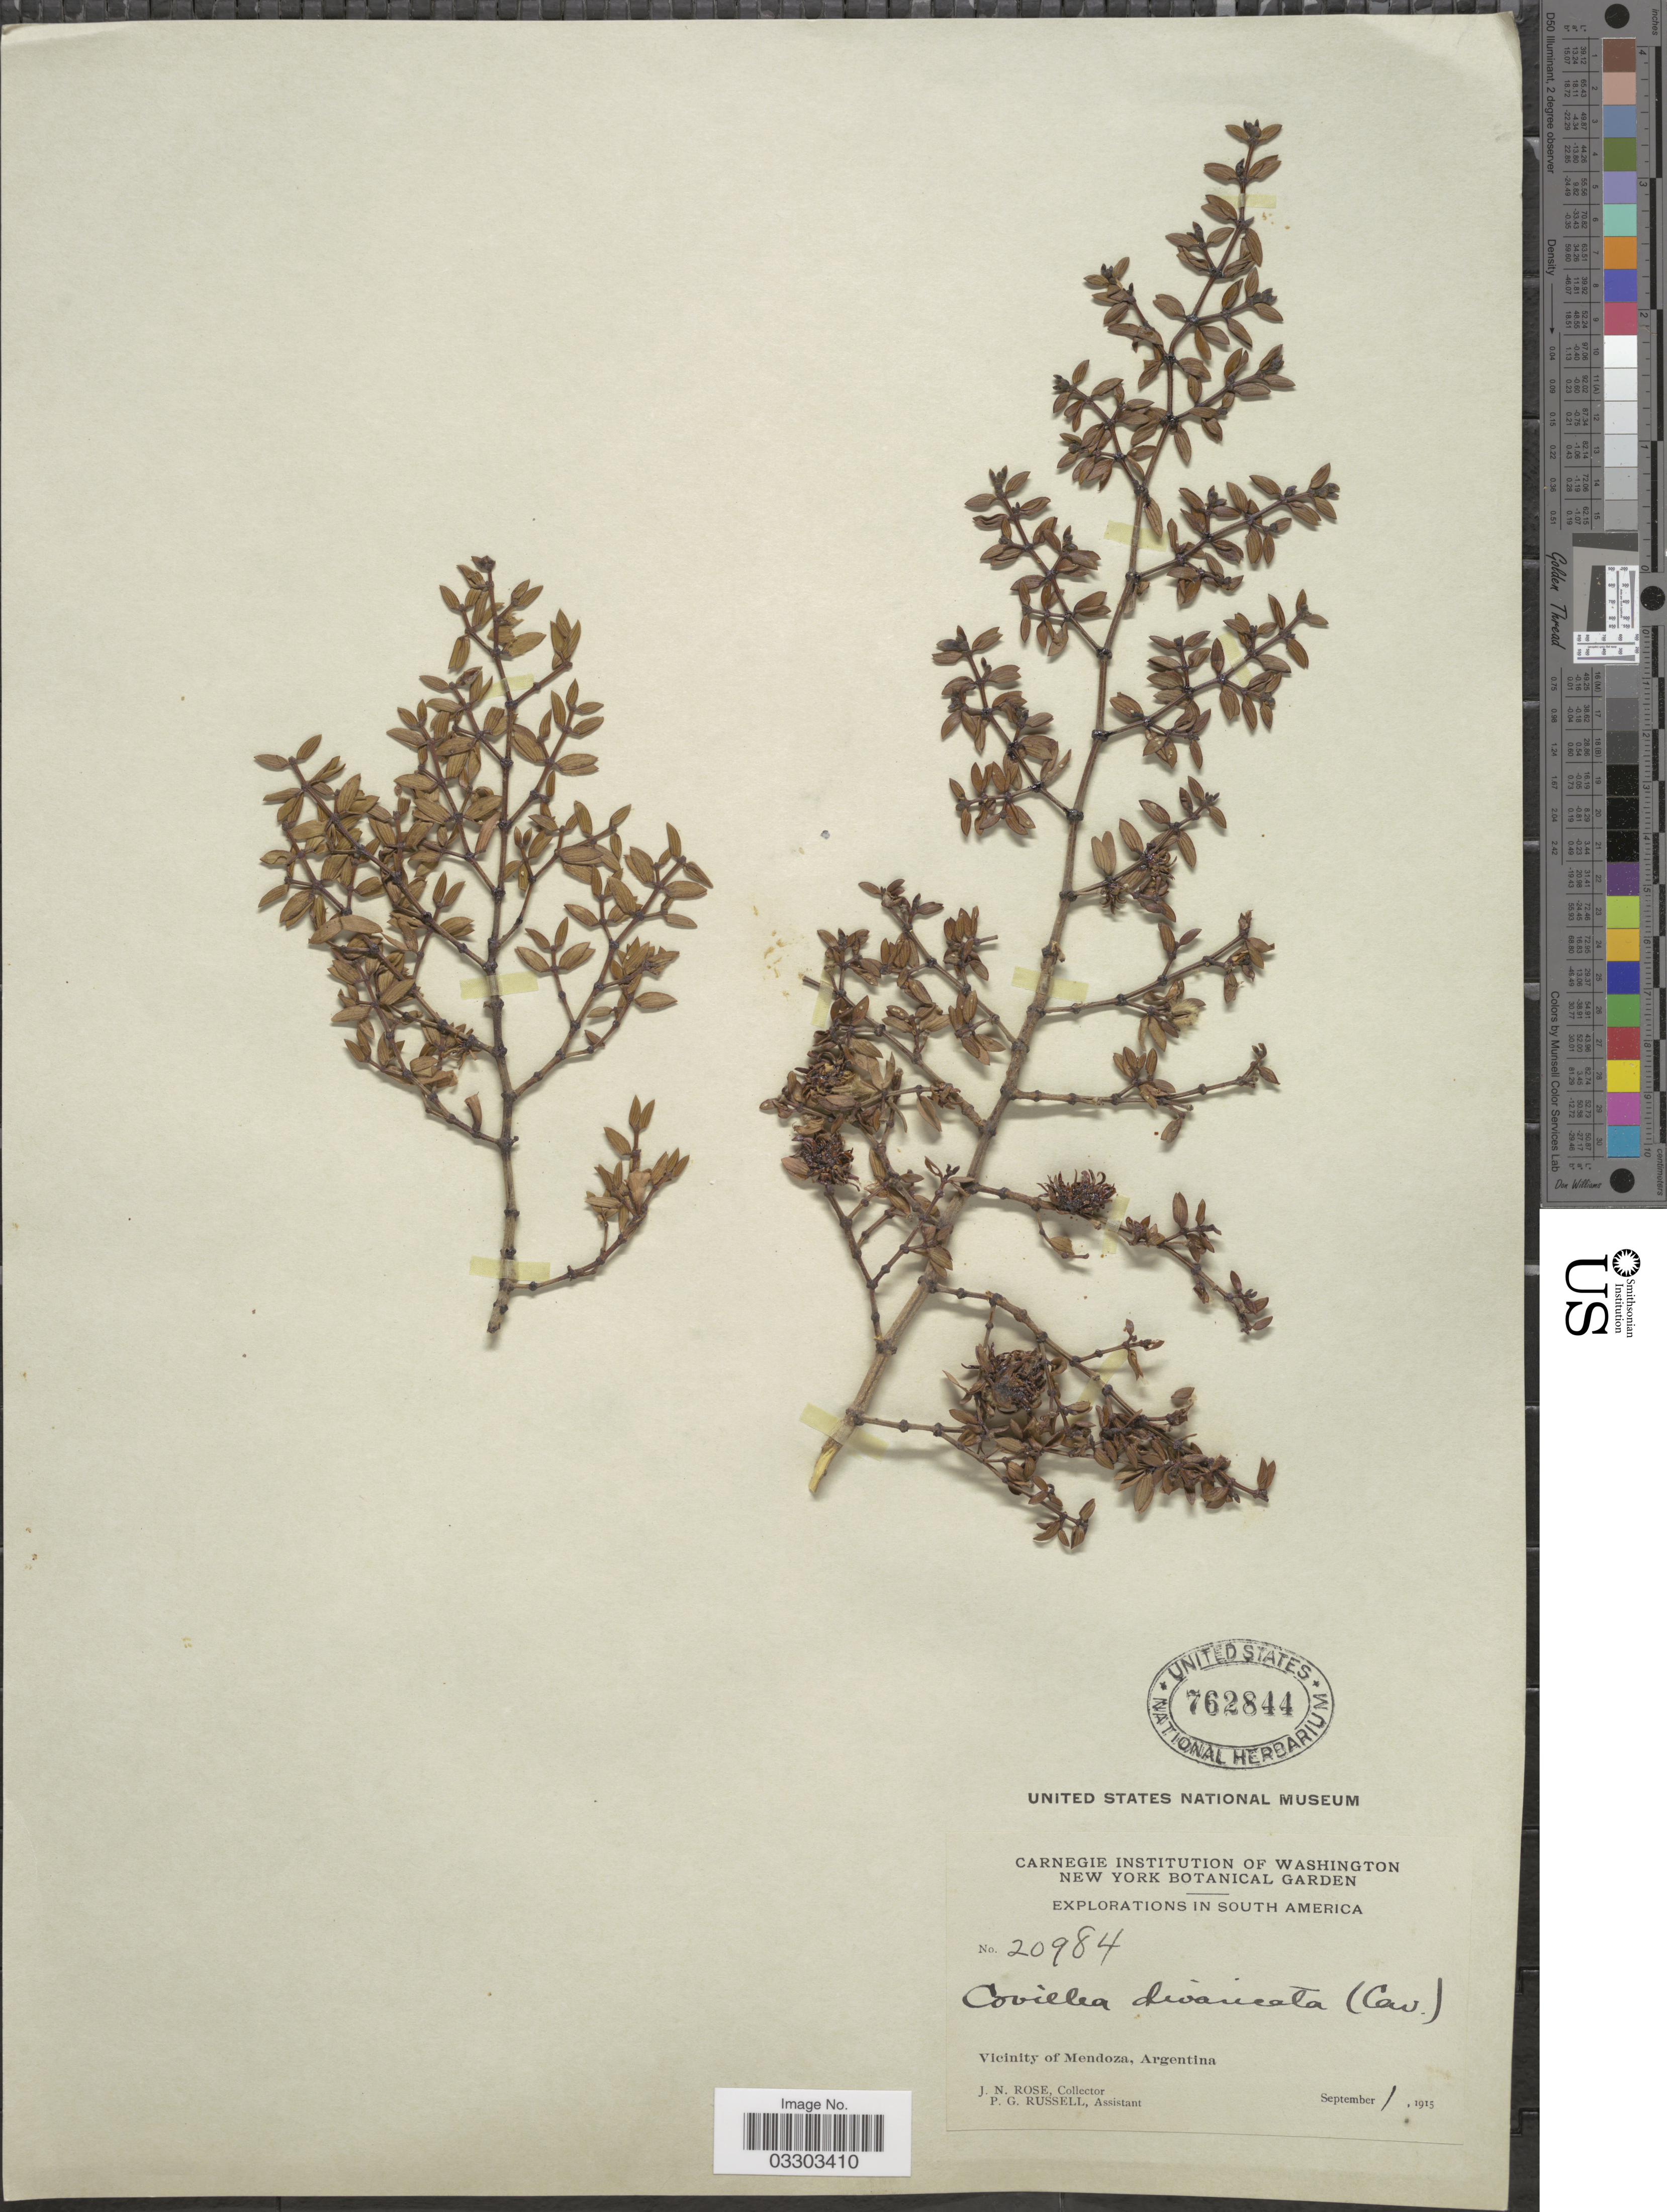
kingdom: Plantae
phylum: Tracheophyta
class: Magnoliopsida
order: Zygophyllales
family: Zygophyllaceae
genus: Larrea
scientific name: Larrea divaricata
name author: Cav.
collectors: J. N. Rose & P. G. Russell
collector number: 20984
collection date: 1915-09-01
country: Argentina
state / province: Mendoza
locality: Vicinity of Mendoza.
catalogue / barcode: US 762844